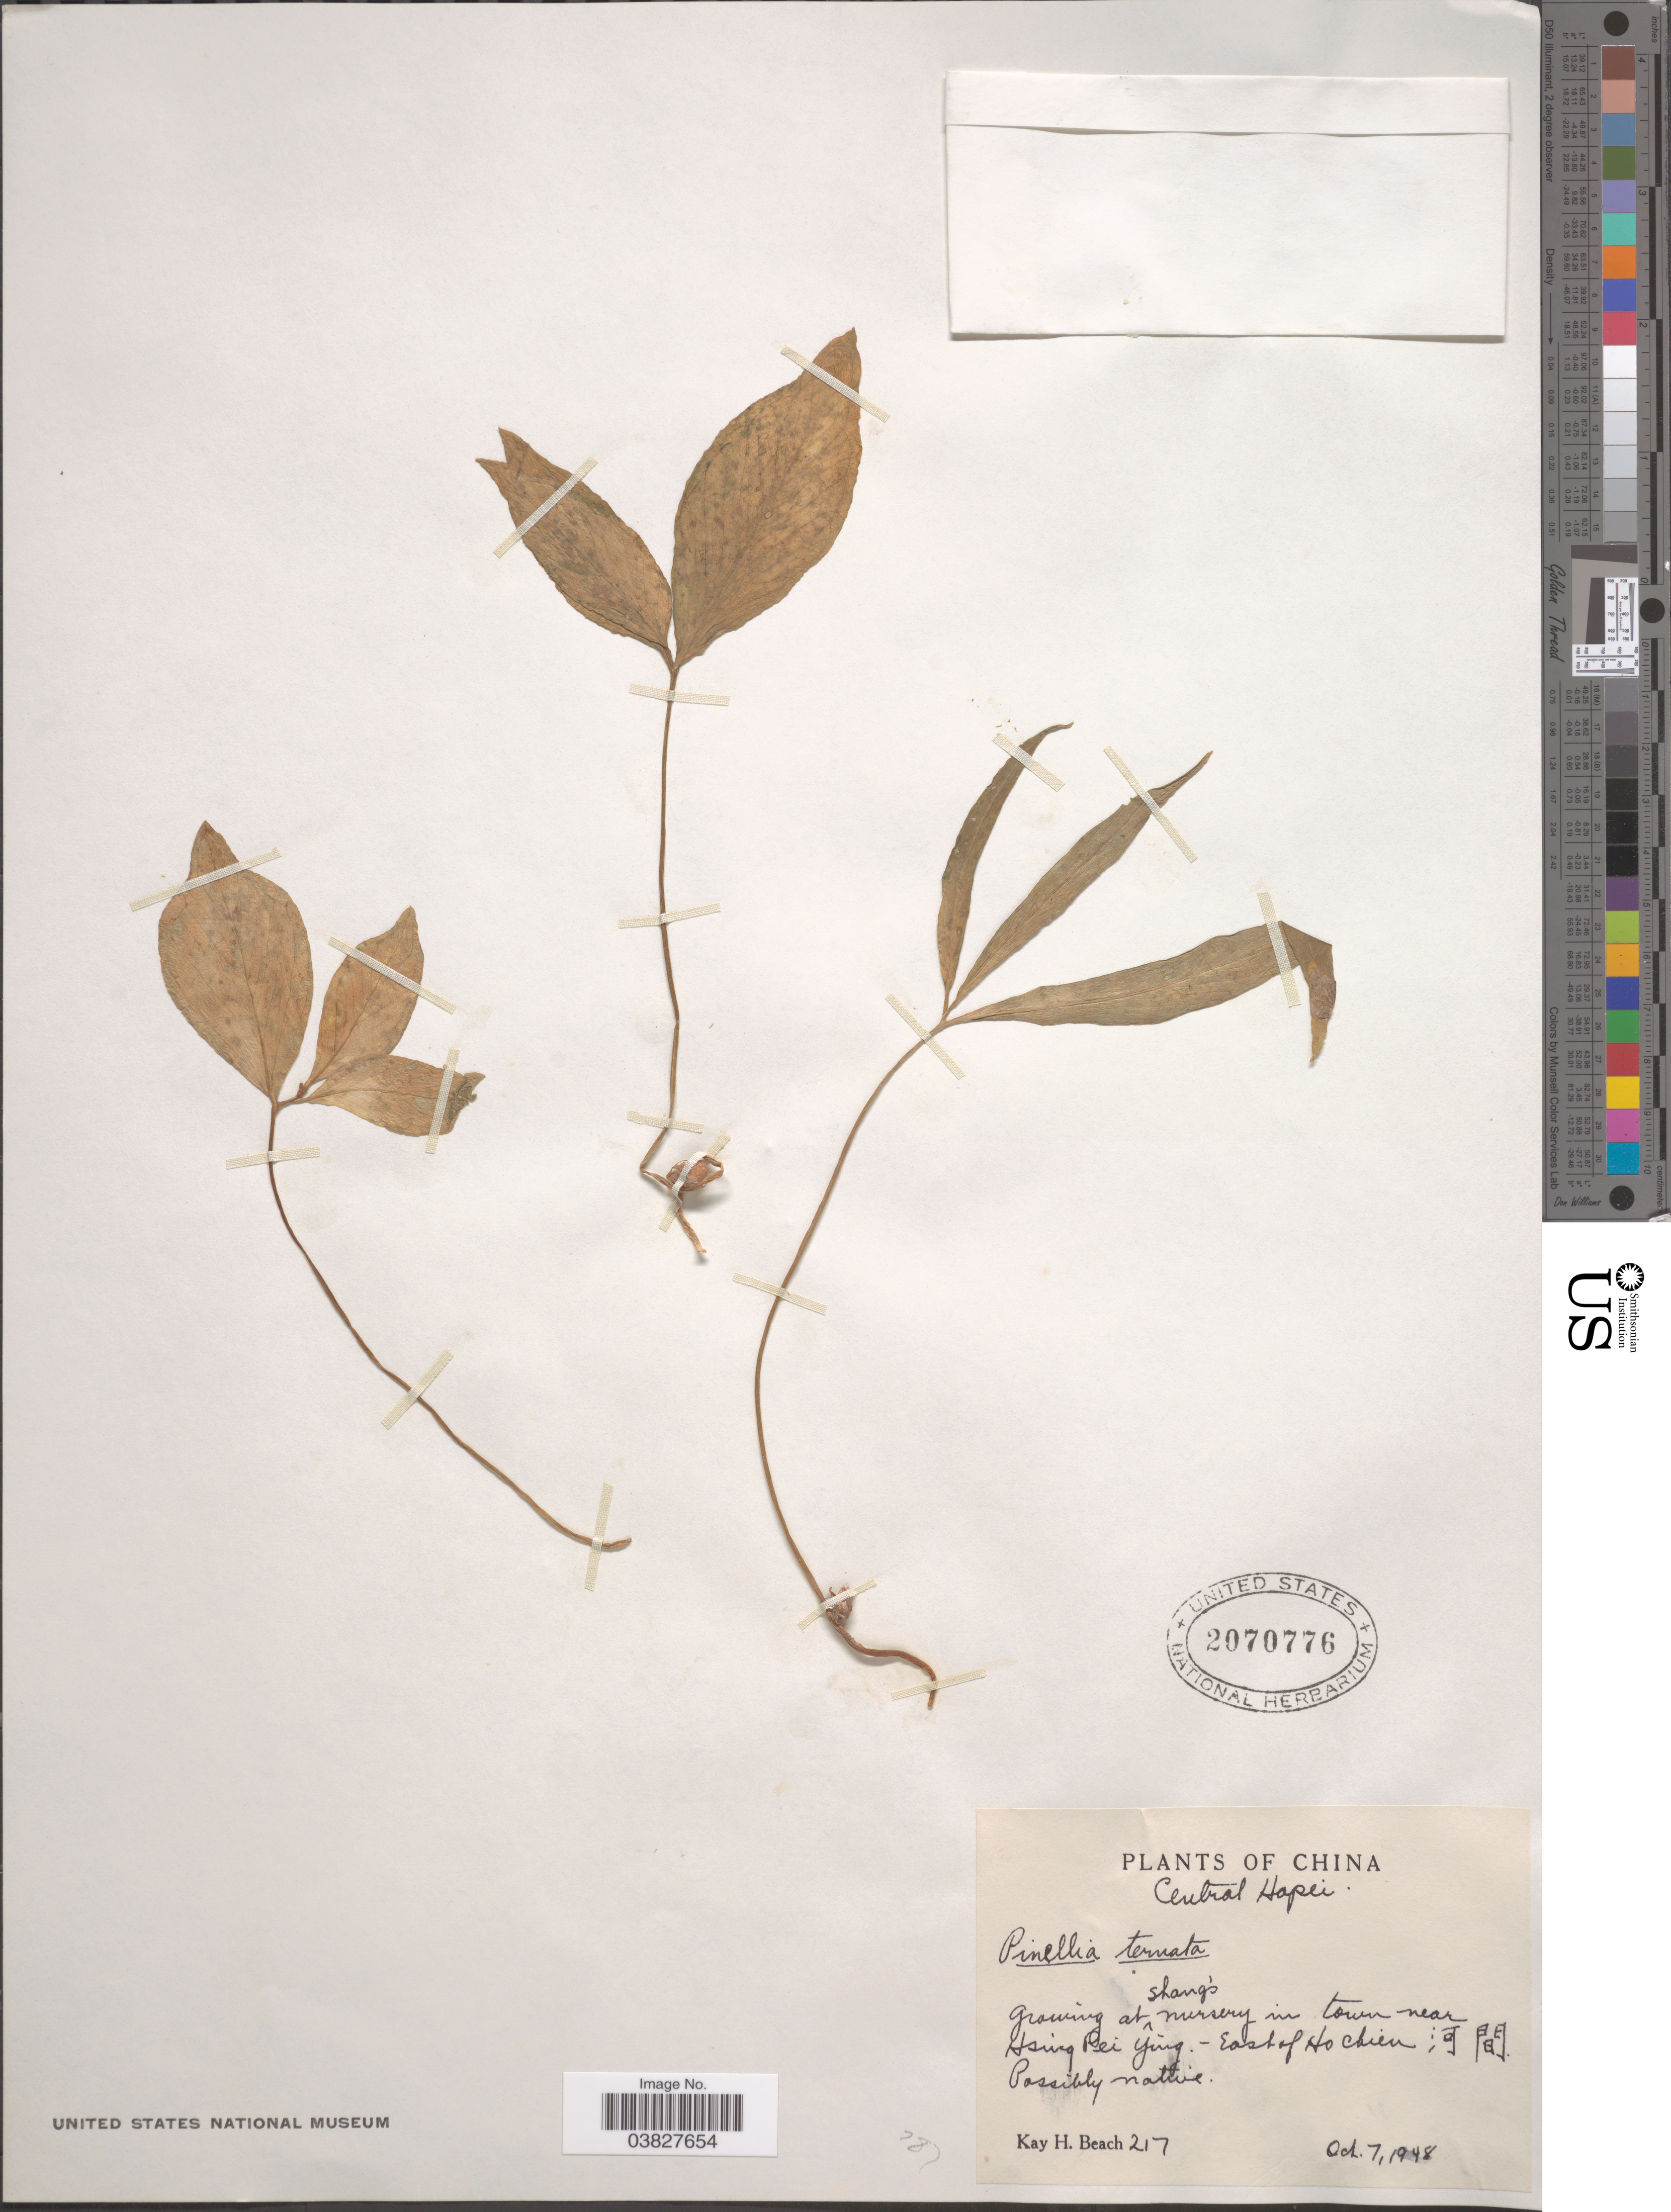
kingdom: Plantae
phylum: Tracheophyta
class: Liliopsida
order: Alismatales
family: Araceae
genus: Pinellia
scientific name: Pinellia ternata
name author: Druce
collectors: K. H. Beach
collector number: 217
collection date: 1948-10-07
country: China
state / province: Hebei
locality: Central Hapei. At nursery in town near Hsing Pei Ying - East of Ho Chien; X.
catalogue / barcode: US 2070776